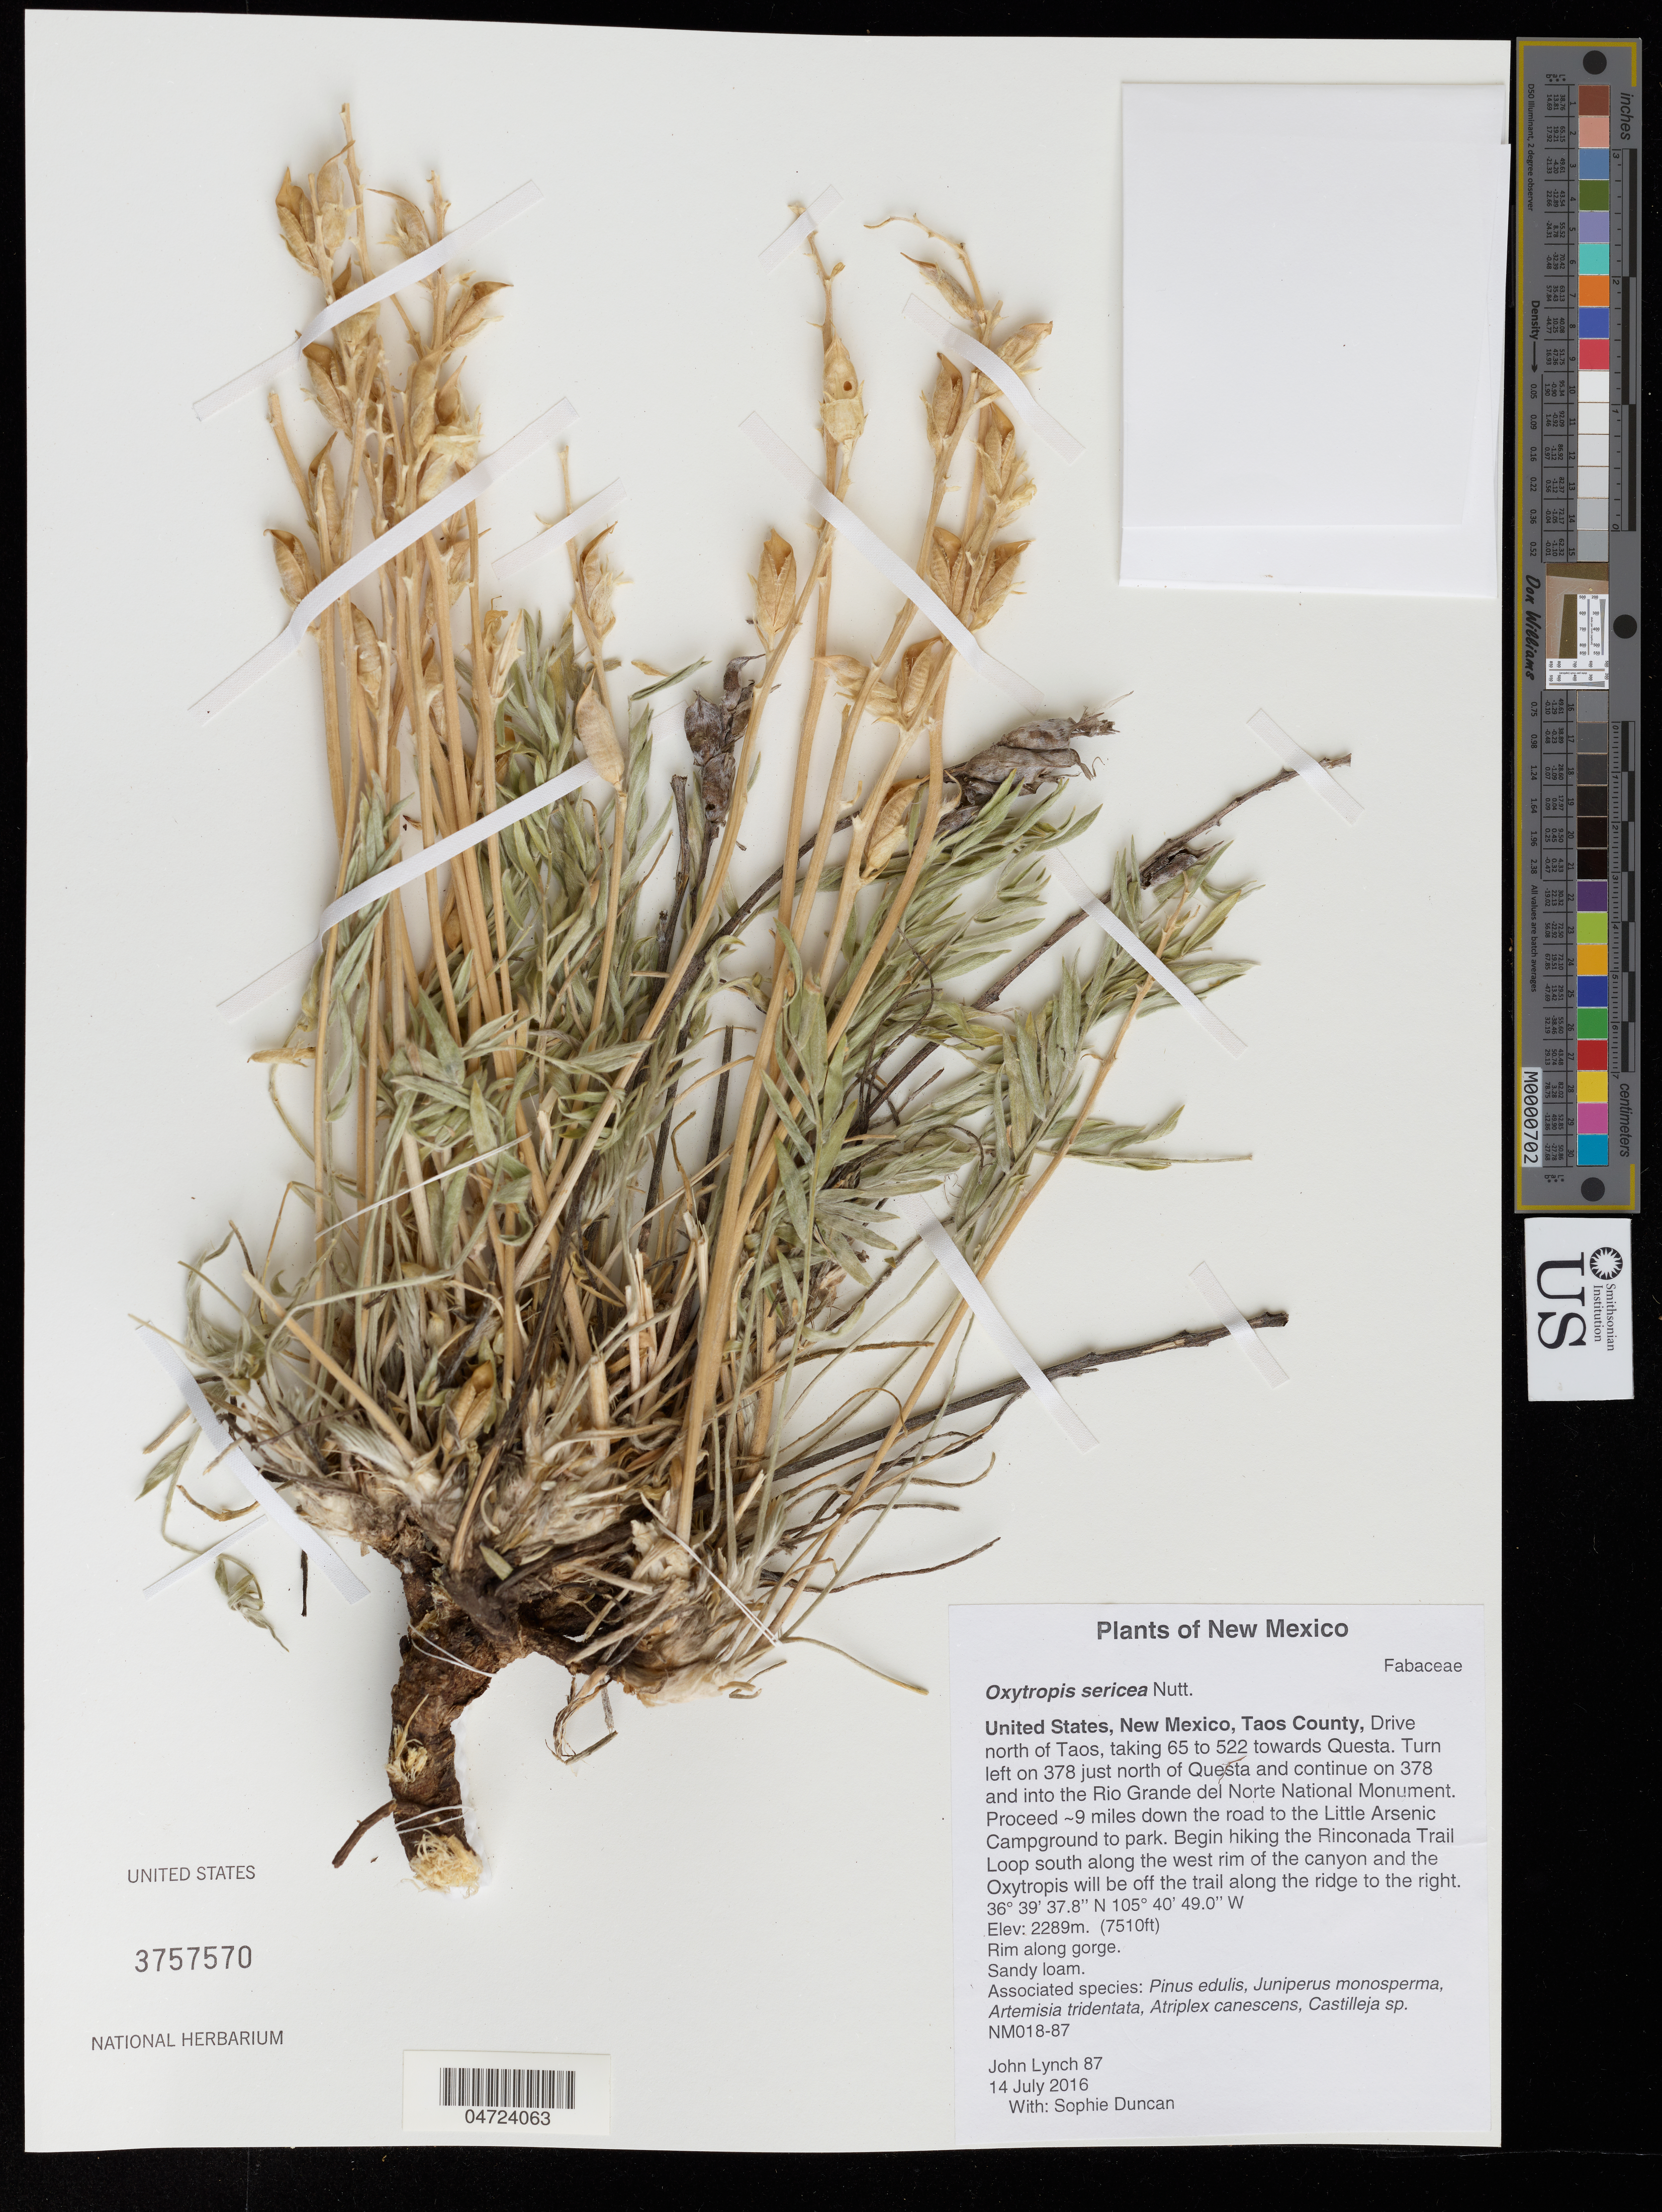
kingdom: Plantae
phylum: Tracheophyta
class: Magnoliopsida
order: Fabales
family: Fabaceae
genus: Oxytropis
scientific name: Oxytropis sericea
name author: Nutt.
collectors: J. Lynch & S. Duncan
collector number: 87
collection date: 2016-07-14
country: United States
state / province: New Mexico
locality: Taos County, Drive north of Taos, taking 65 to 522 towards Questa. Turn left on 378 just north of Questa and continue on 378 and into the Rio Grande del Norte National Monument. Proceed ~9 miles down the road to the Little Arsenic Campground to park. Begin hiking the Rinconada Trail Loop south along the west rim of the canyon and the Oxytropis will be off the trail along the right to the right.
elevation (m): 2289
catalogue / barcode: US 3757570